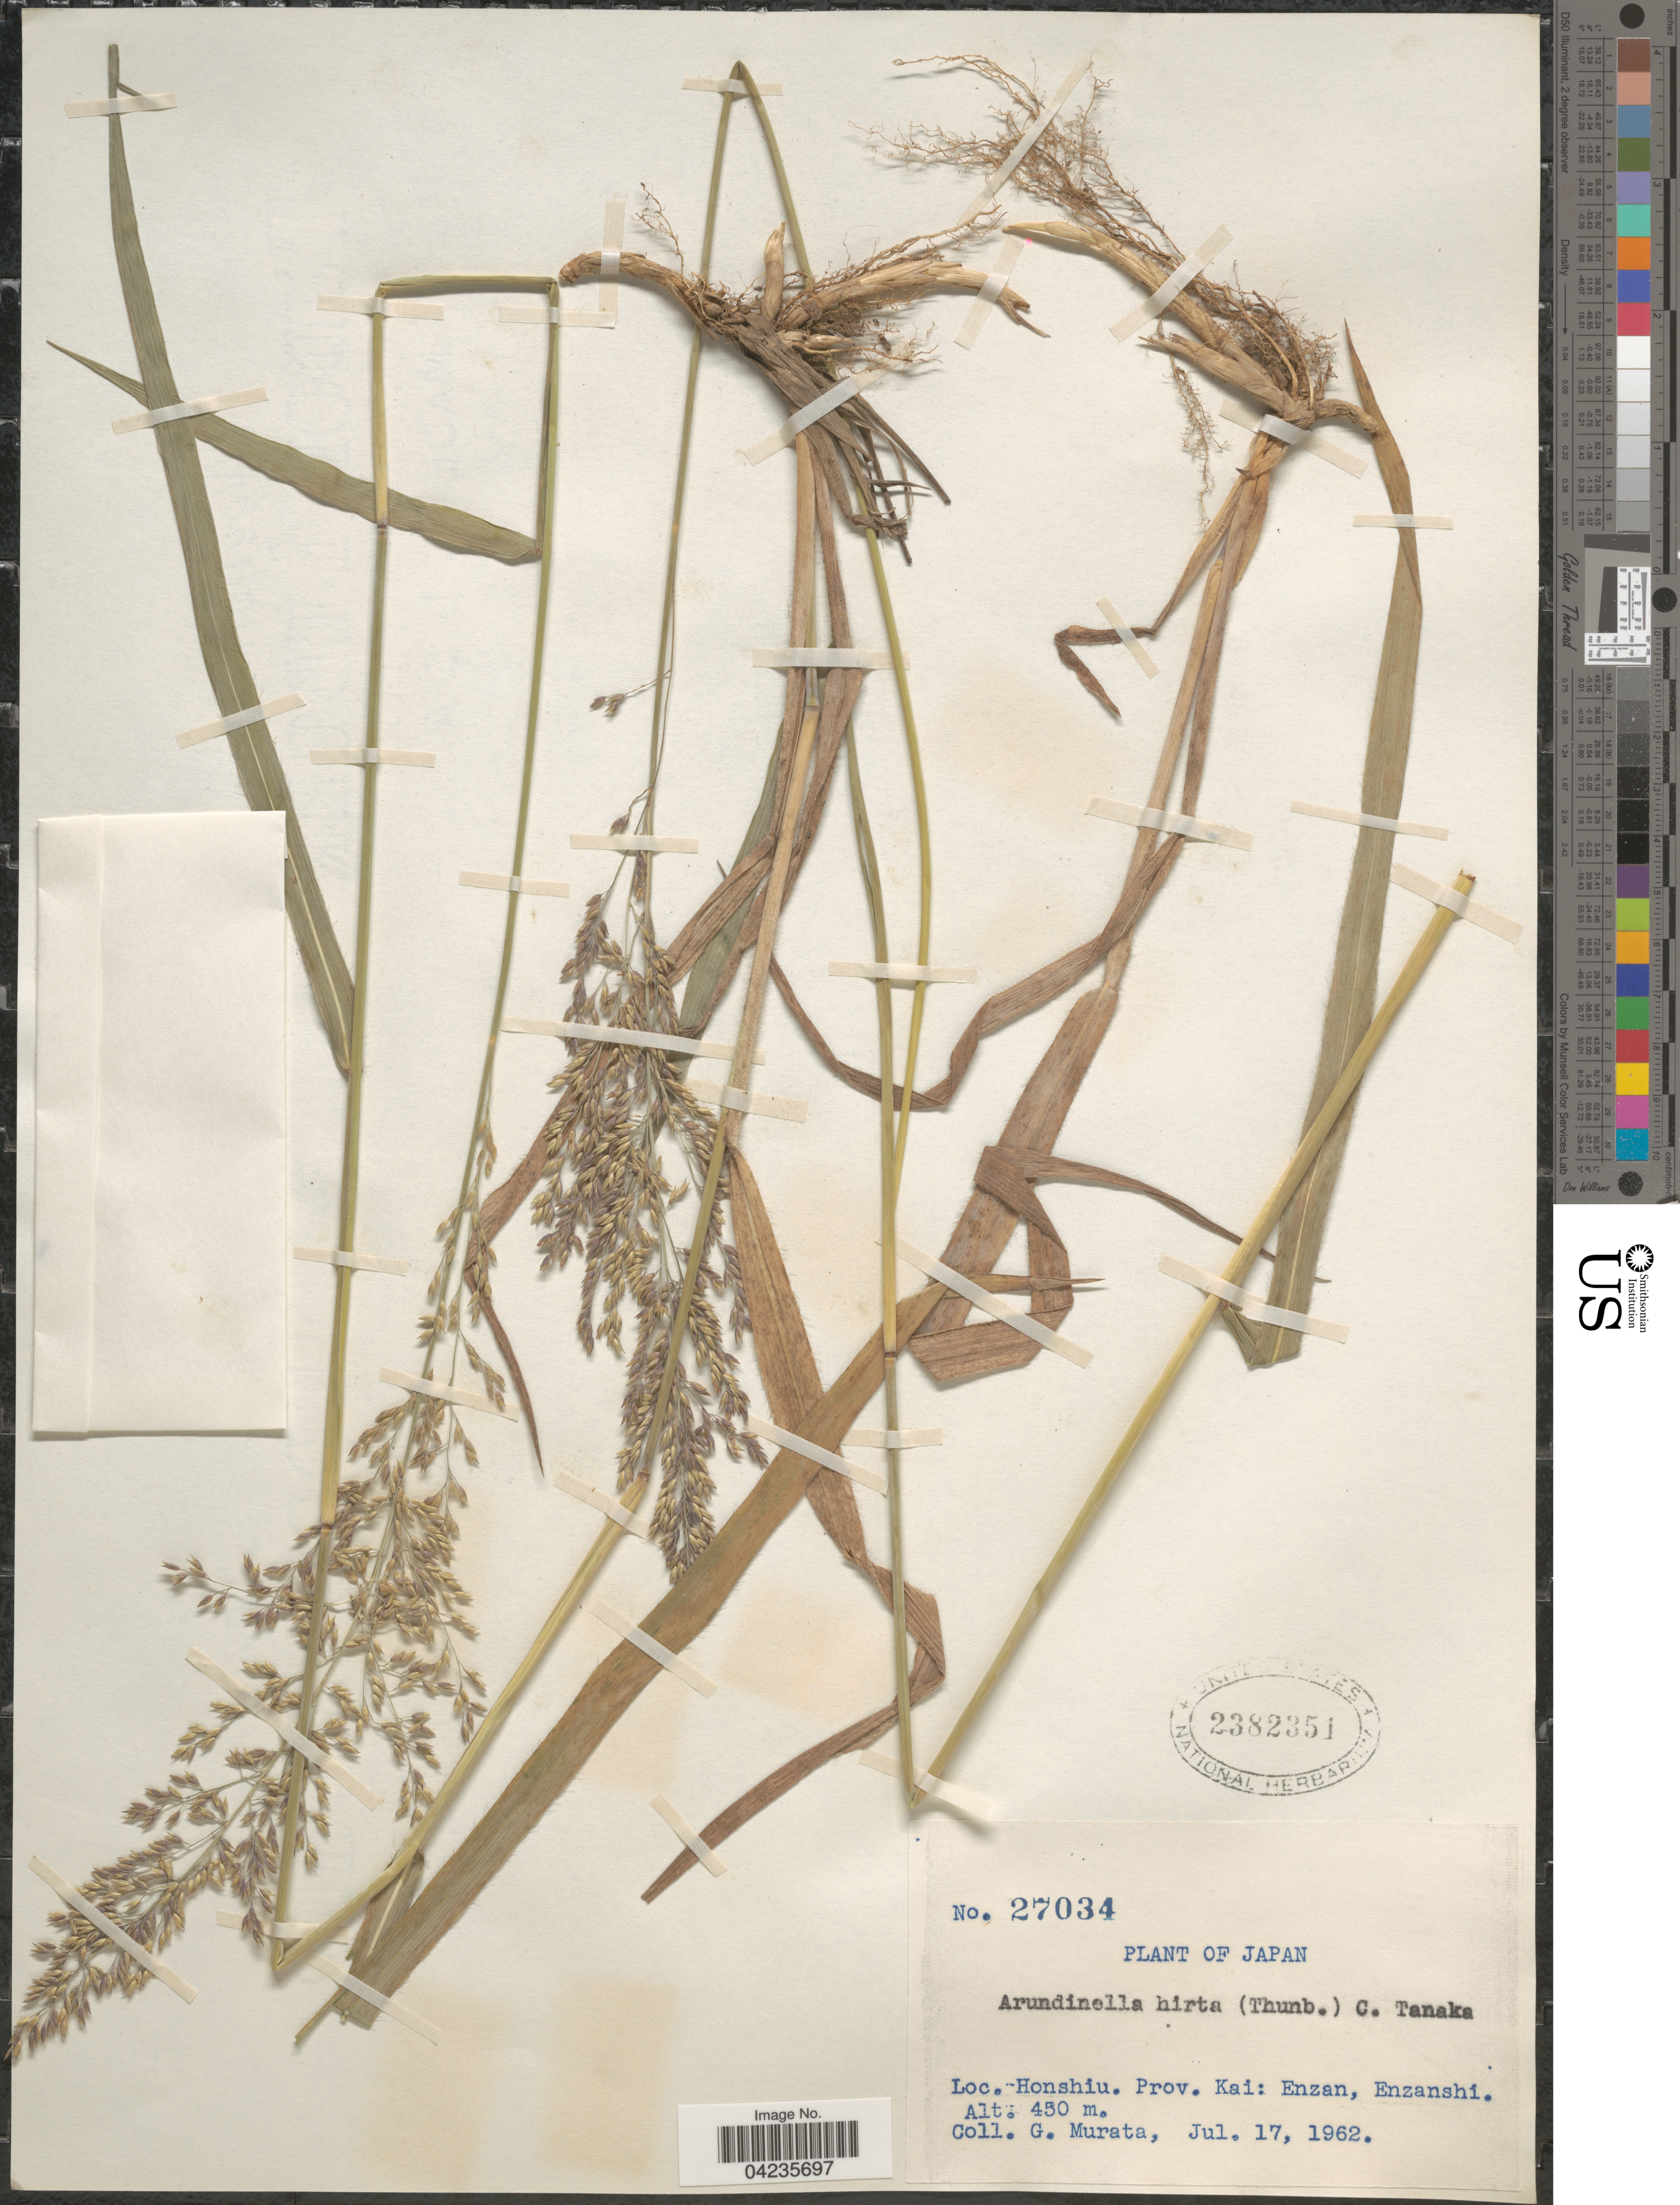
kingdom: Plantae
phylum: Tracheophyta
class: Liliopsida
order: Poales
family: Poaceae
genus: Arundinella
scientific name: Arundinella hirta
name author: (Thunb.) Tanaka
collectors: G. Murata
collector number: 27034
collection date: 1962-07-17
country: Japan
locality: Honshiu. Prov. Kai: Enzan, Enzanshi.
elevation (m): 450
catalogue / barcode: US 2382351